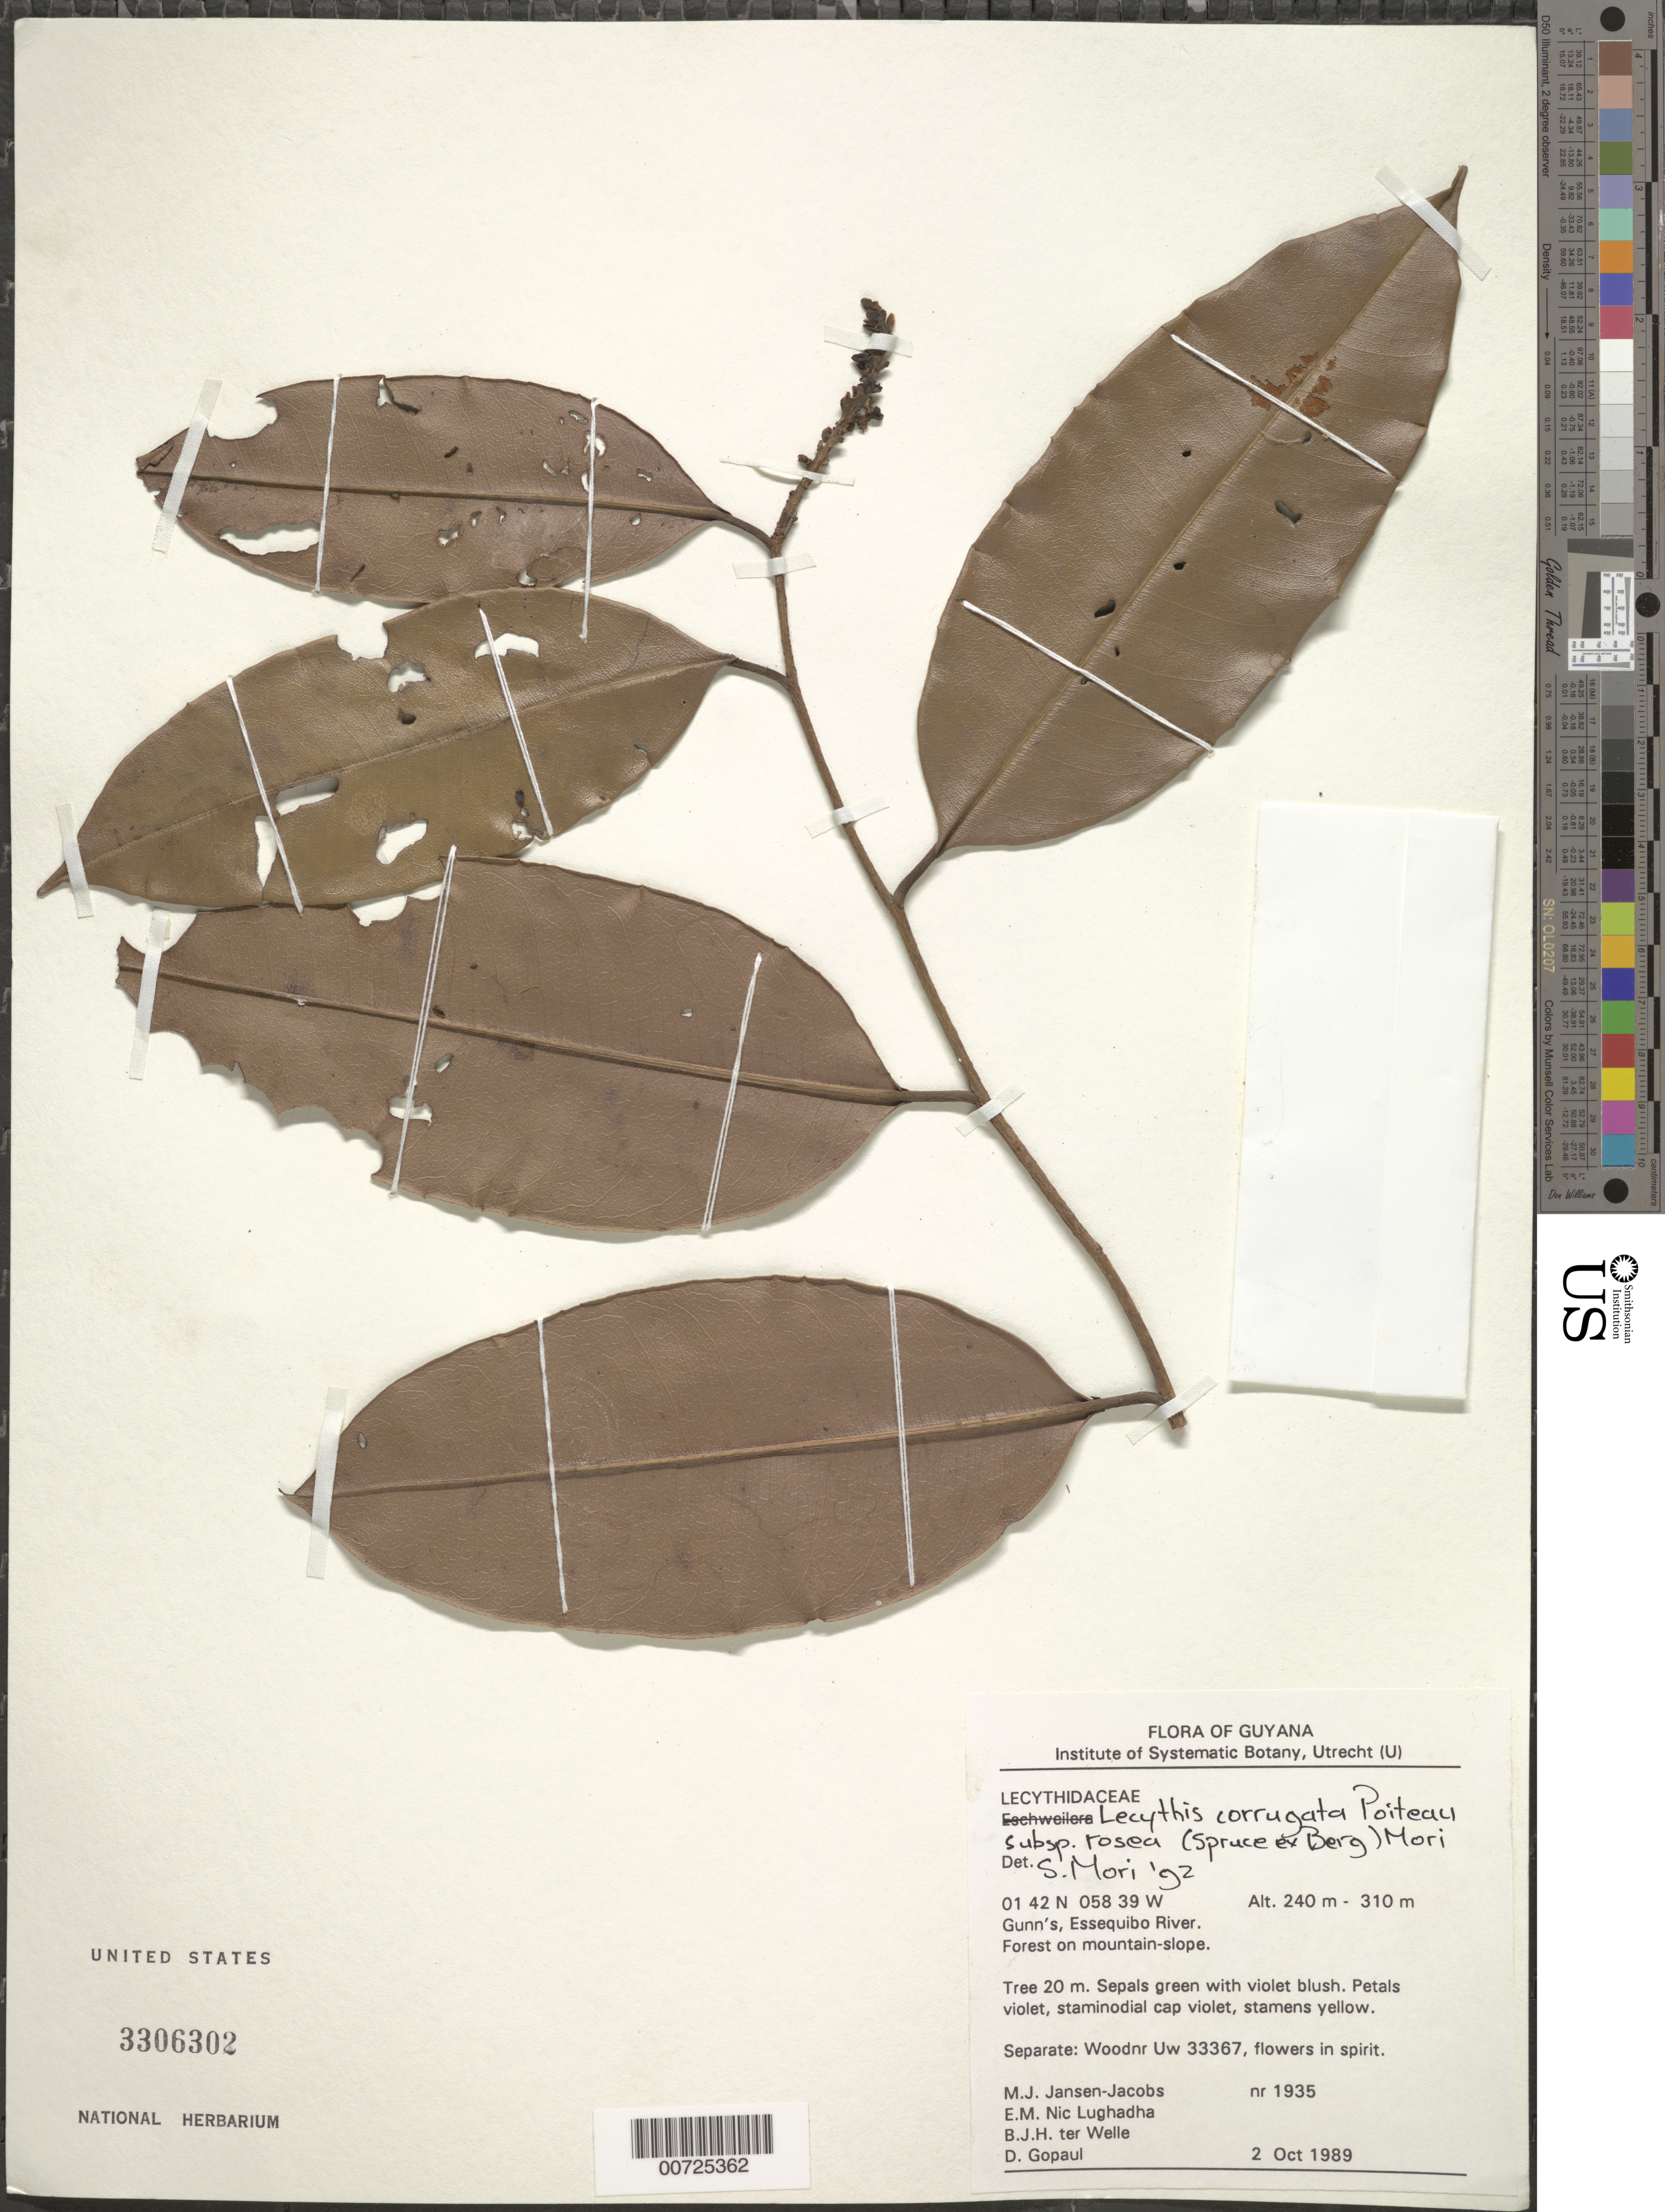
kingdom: Plantae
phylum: Tracheophyta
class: Magnoliopsida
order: Ericales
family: Lecythidaceae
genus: Lecythis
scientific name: Lecythis corrugata subsp. rosea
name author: (O. Berg) S.A. Mori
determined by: Mori, Scott A.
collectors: M. J. Jansen-Jacobs, E. Nic Lughadha, B. Welle & D. Gopaul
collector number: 1935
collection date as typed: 2-Oct-89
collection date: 1989-10-02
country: Guyana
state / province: U. Takutu-U. Essequibo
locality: Gunn's, Essequibo River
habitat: Forest on mountain slope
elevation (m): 240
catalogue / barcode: US 3306302